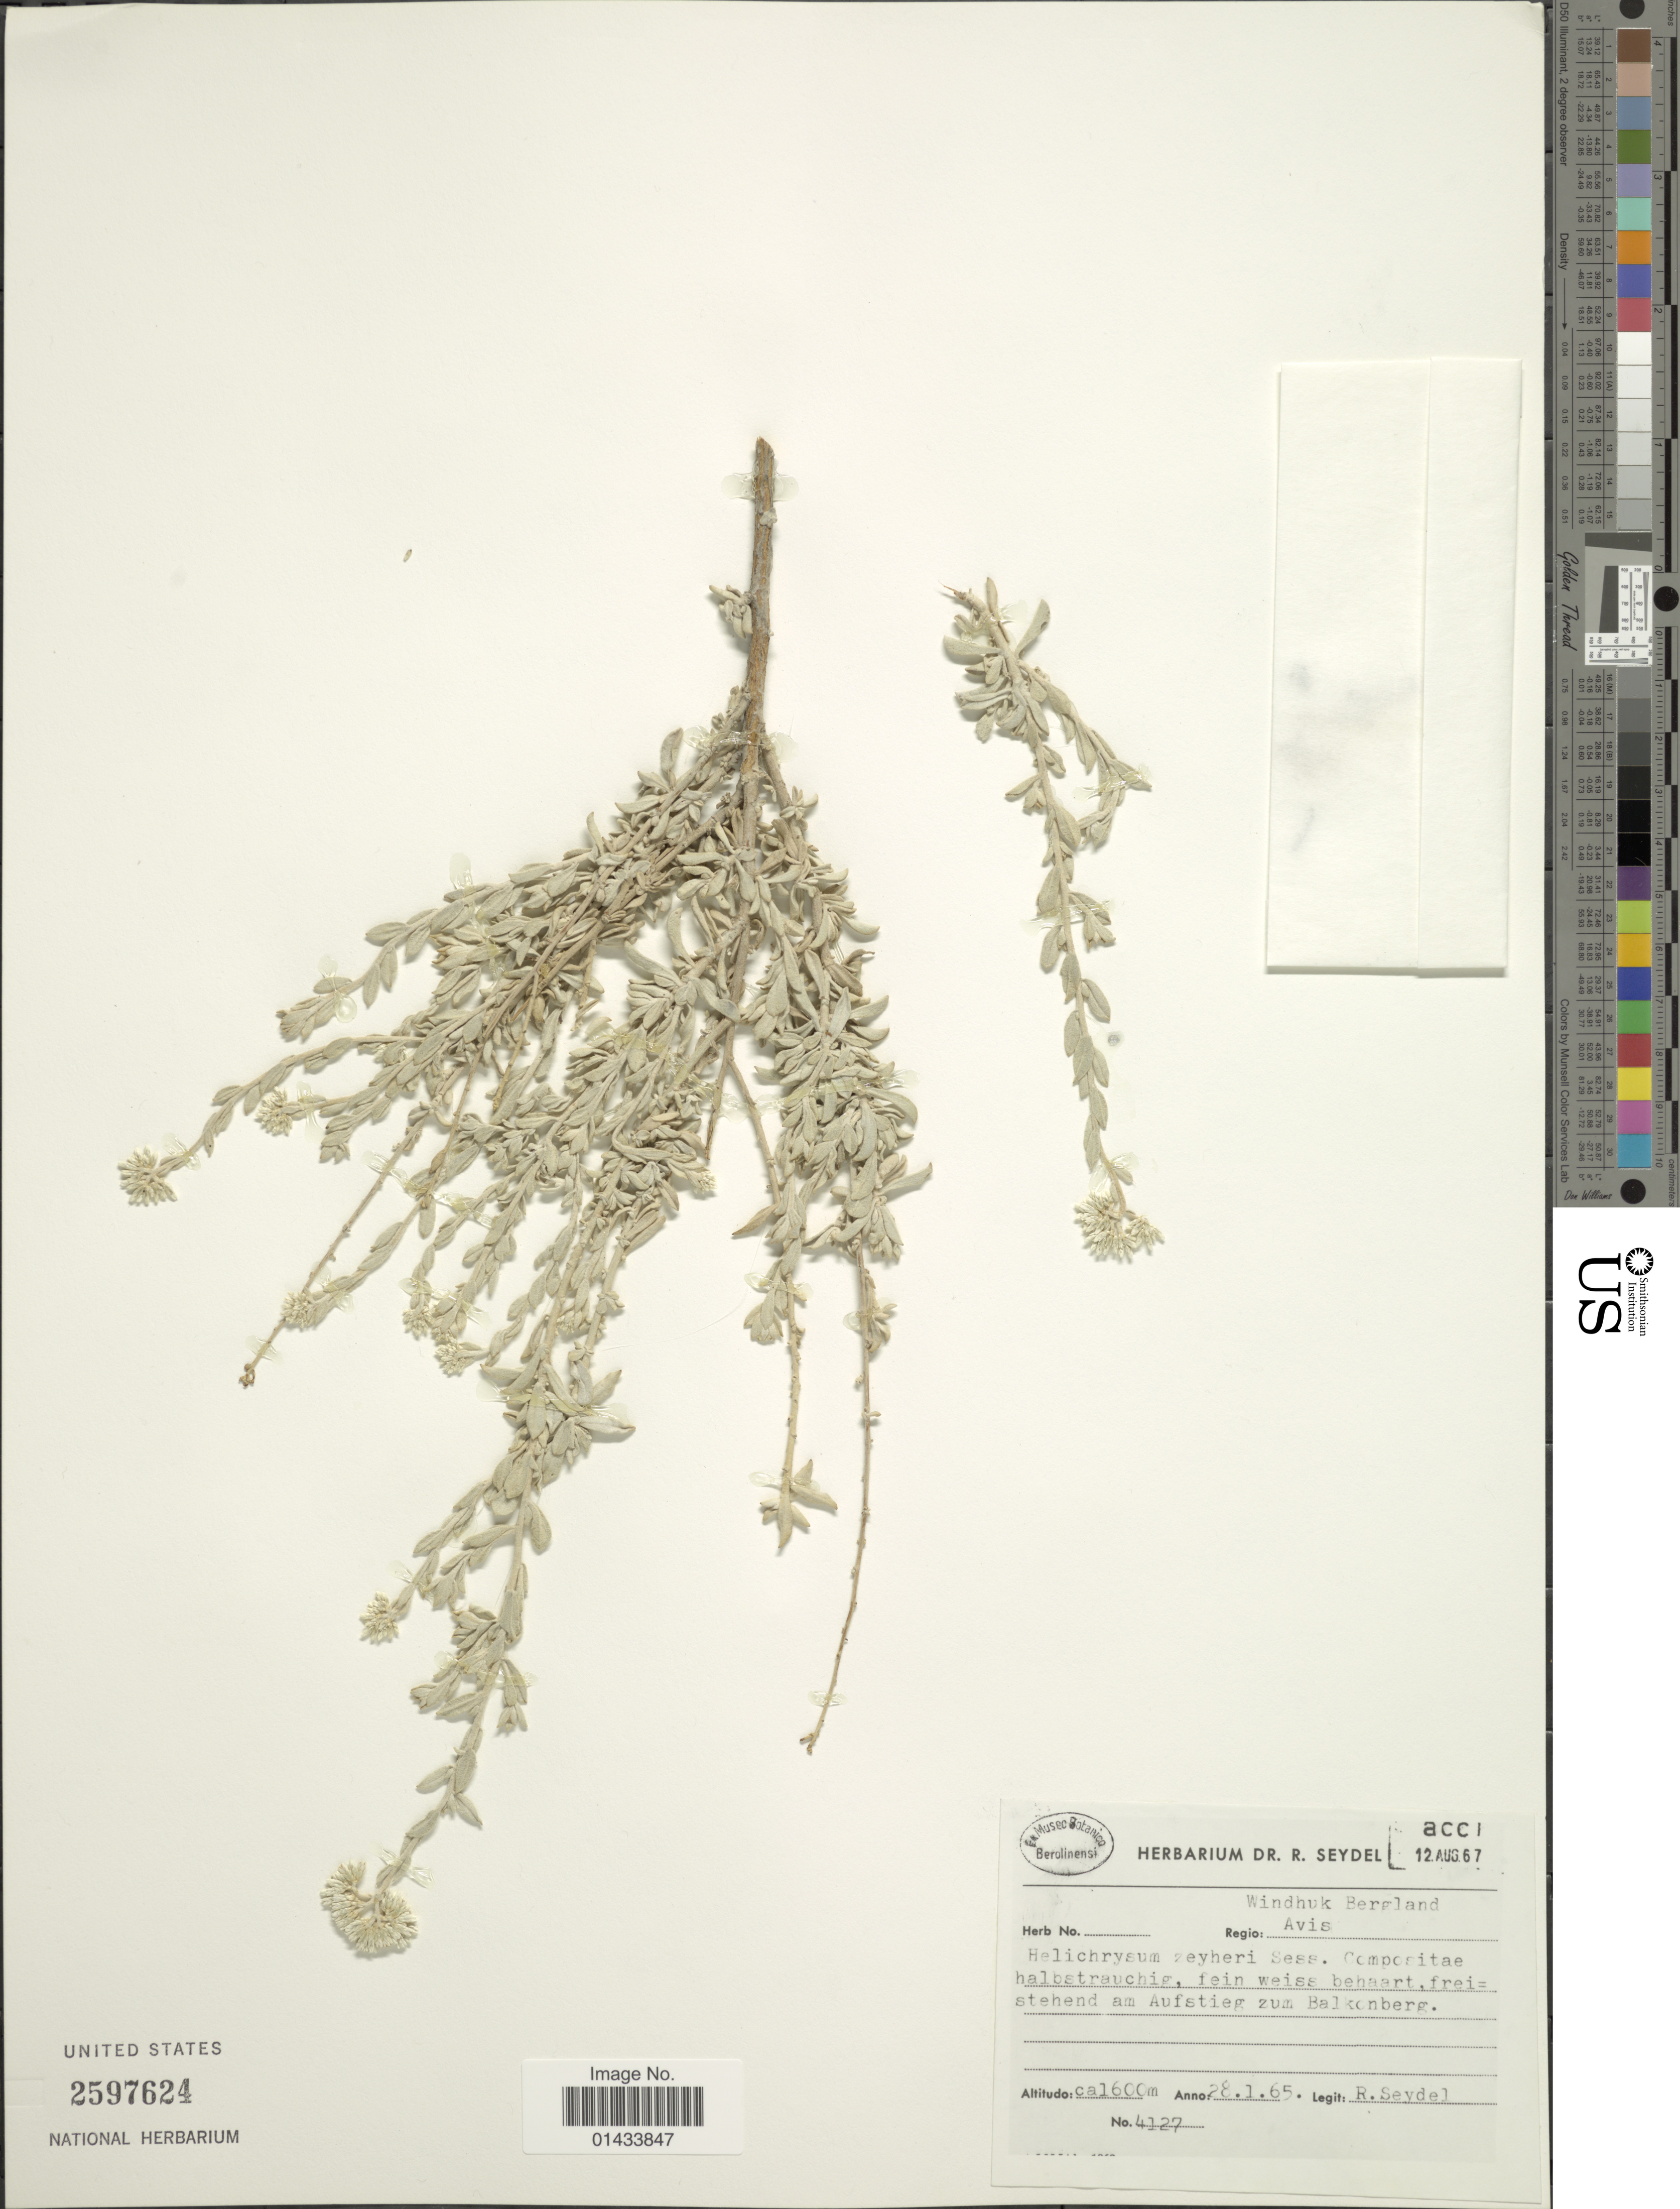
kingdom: Plantae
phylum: Tracheophyta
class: Magnoliopsida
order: Asterales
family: Asteraceae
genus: Helichrysum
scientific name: Helichrysum zeyheri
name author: Less.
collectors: R. Seydel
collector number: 4127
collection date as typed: Transcribed d/m/y: 28/1/65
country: Namibia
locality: Windhuk Bergland, Regio Avis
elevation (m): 1600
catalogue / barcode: US 2597624